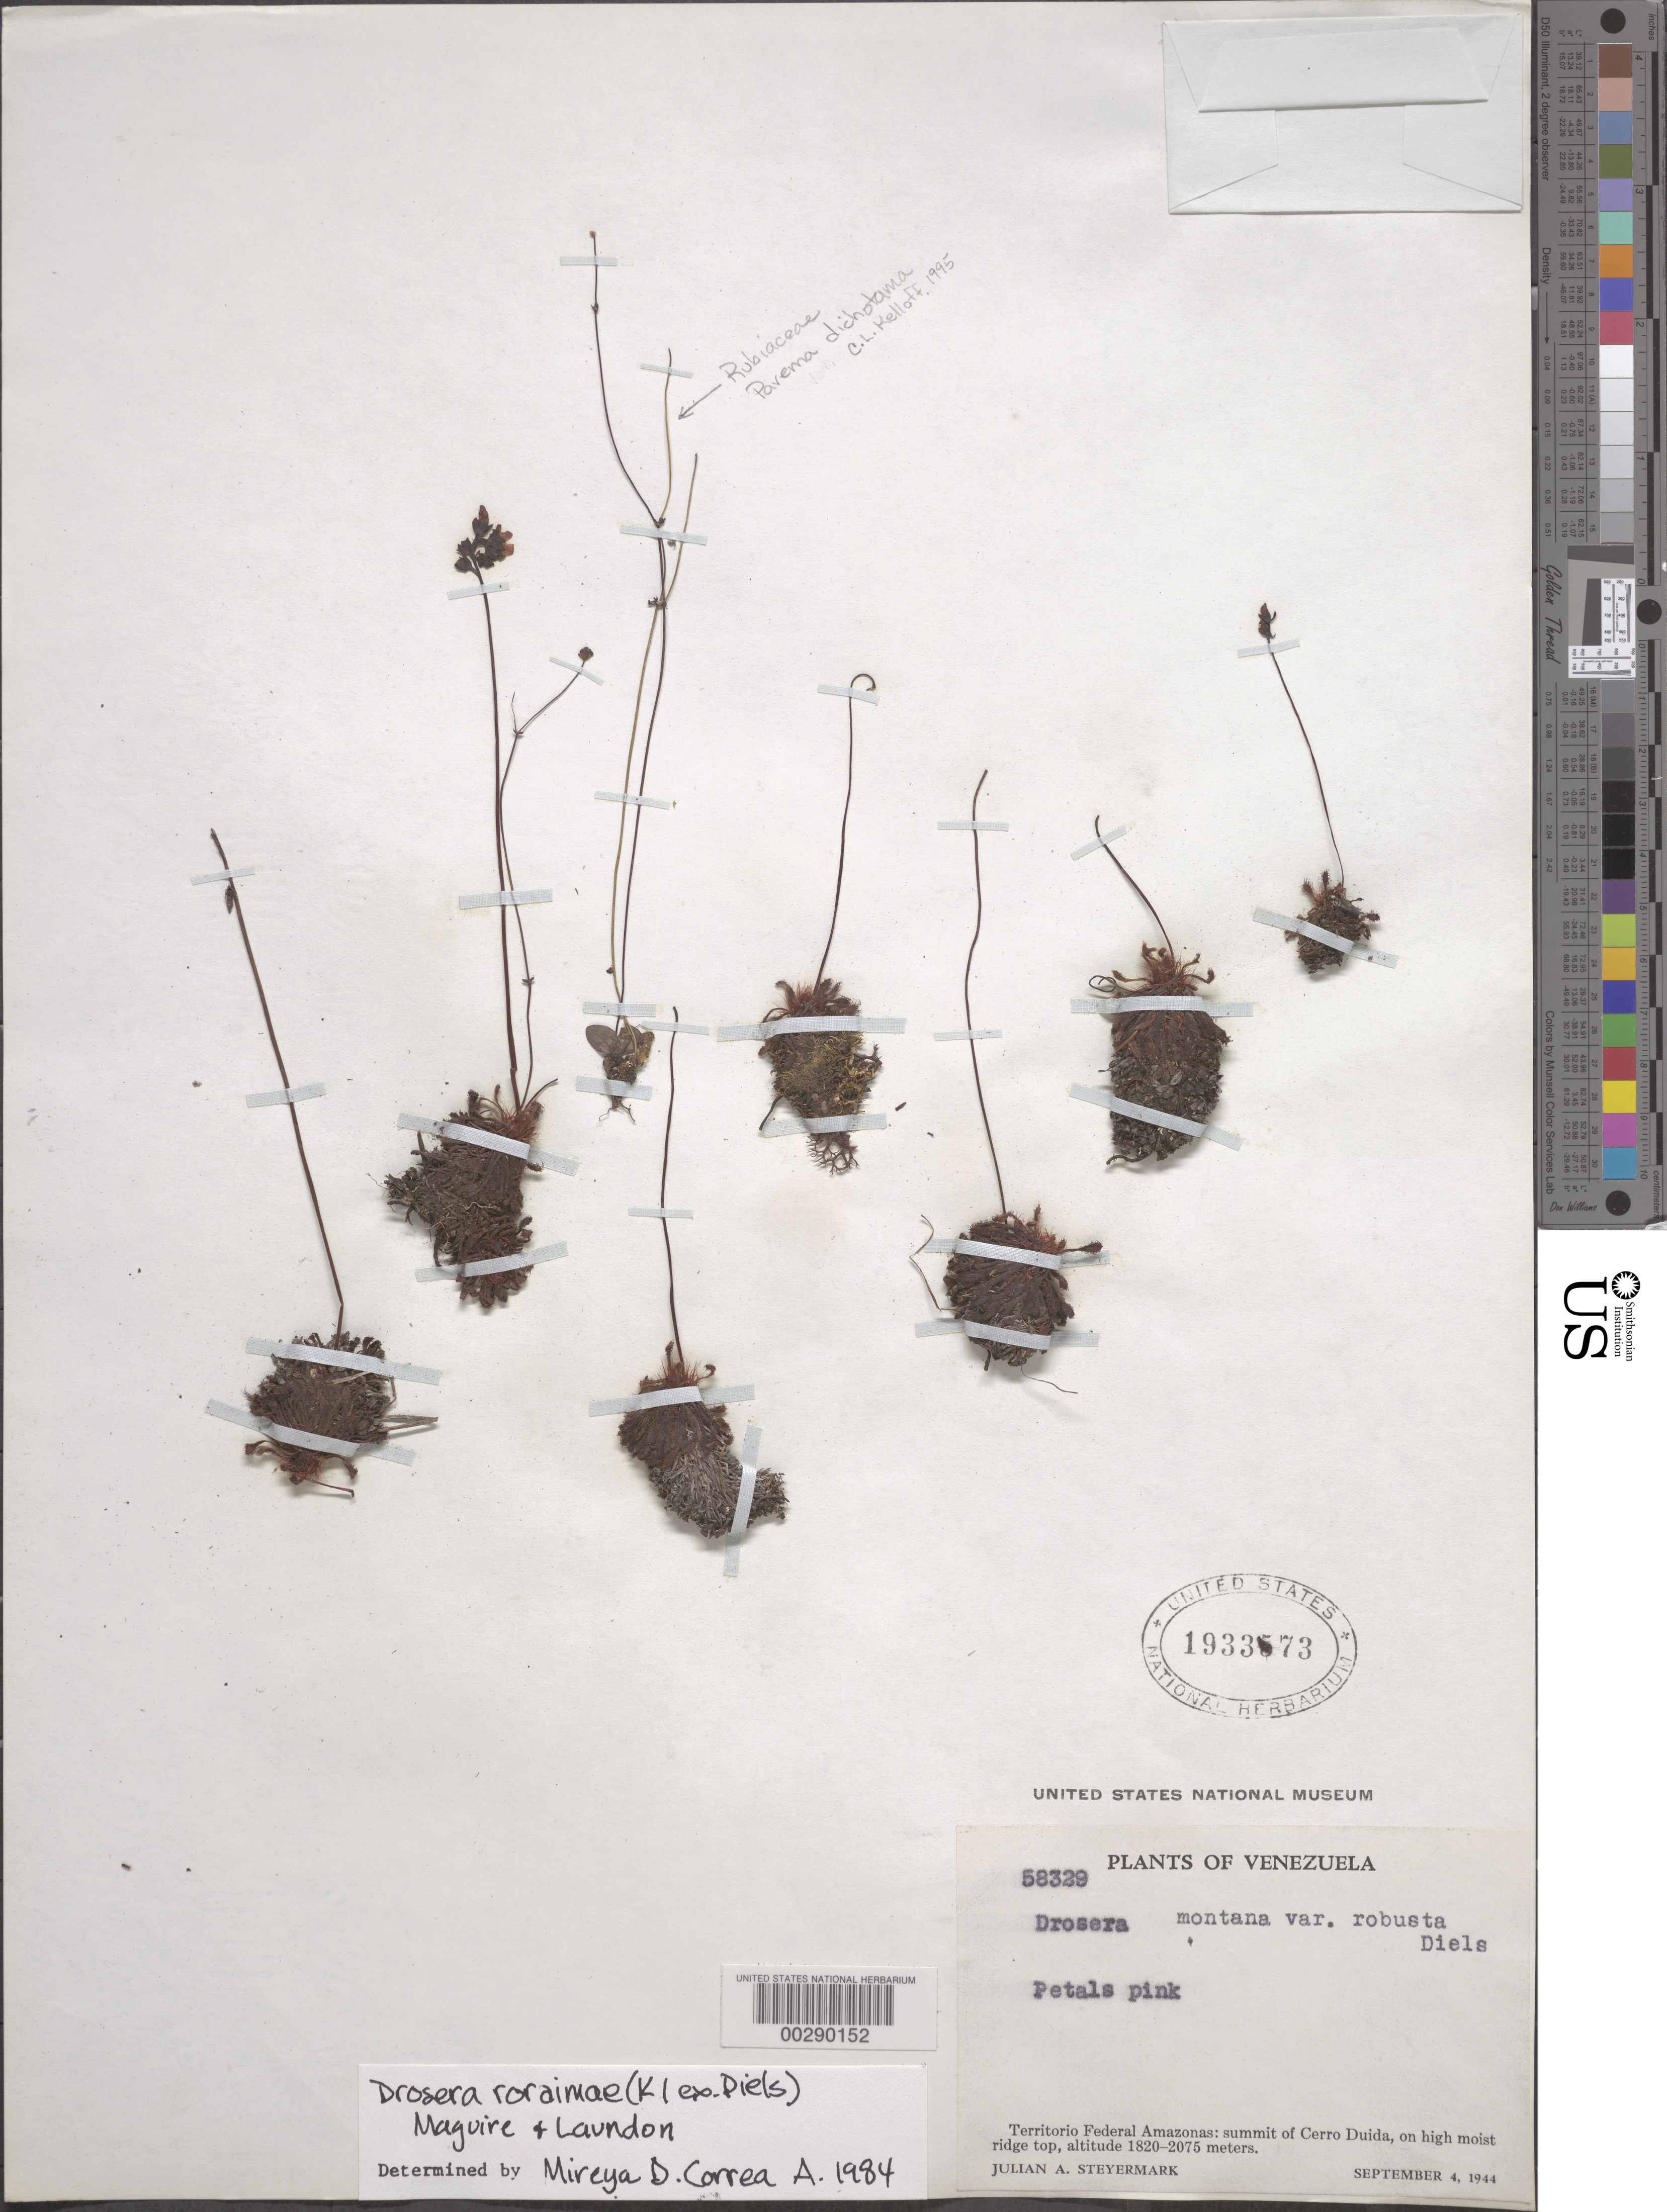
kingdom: Plantae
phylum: Tracheophyta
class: Magnoliopsida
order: Caryophyllales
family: Droseraceae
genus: Drosera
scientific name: Drosera roraimae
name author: (Klotzsch ex Diels) Maguire & J.R. Laundon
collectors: J. Steyermark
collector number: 58329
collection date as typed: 04 Sep 1944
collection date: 1944-09-04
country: Venezuela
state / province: Amazonas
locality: Summit of Cerro Duida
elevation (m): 1820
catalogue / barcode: US 1933573